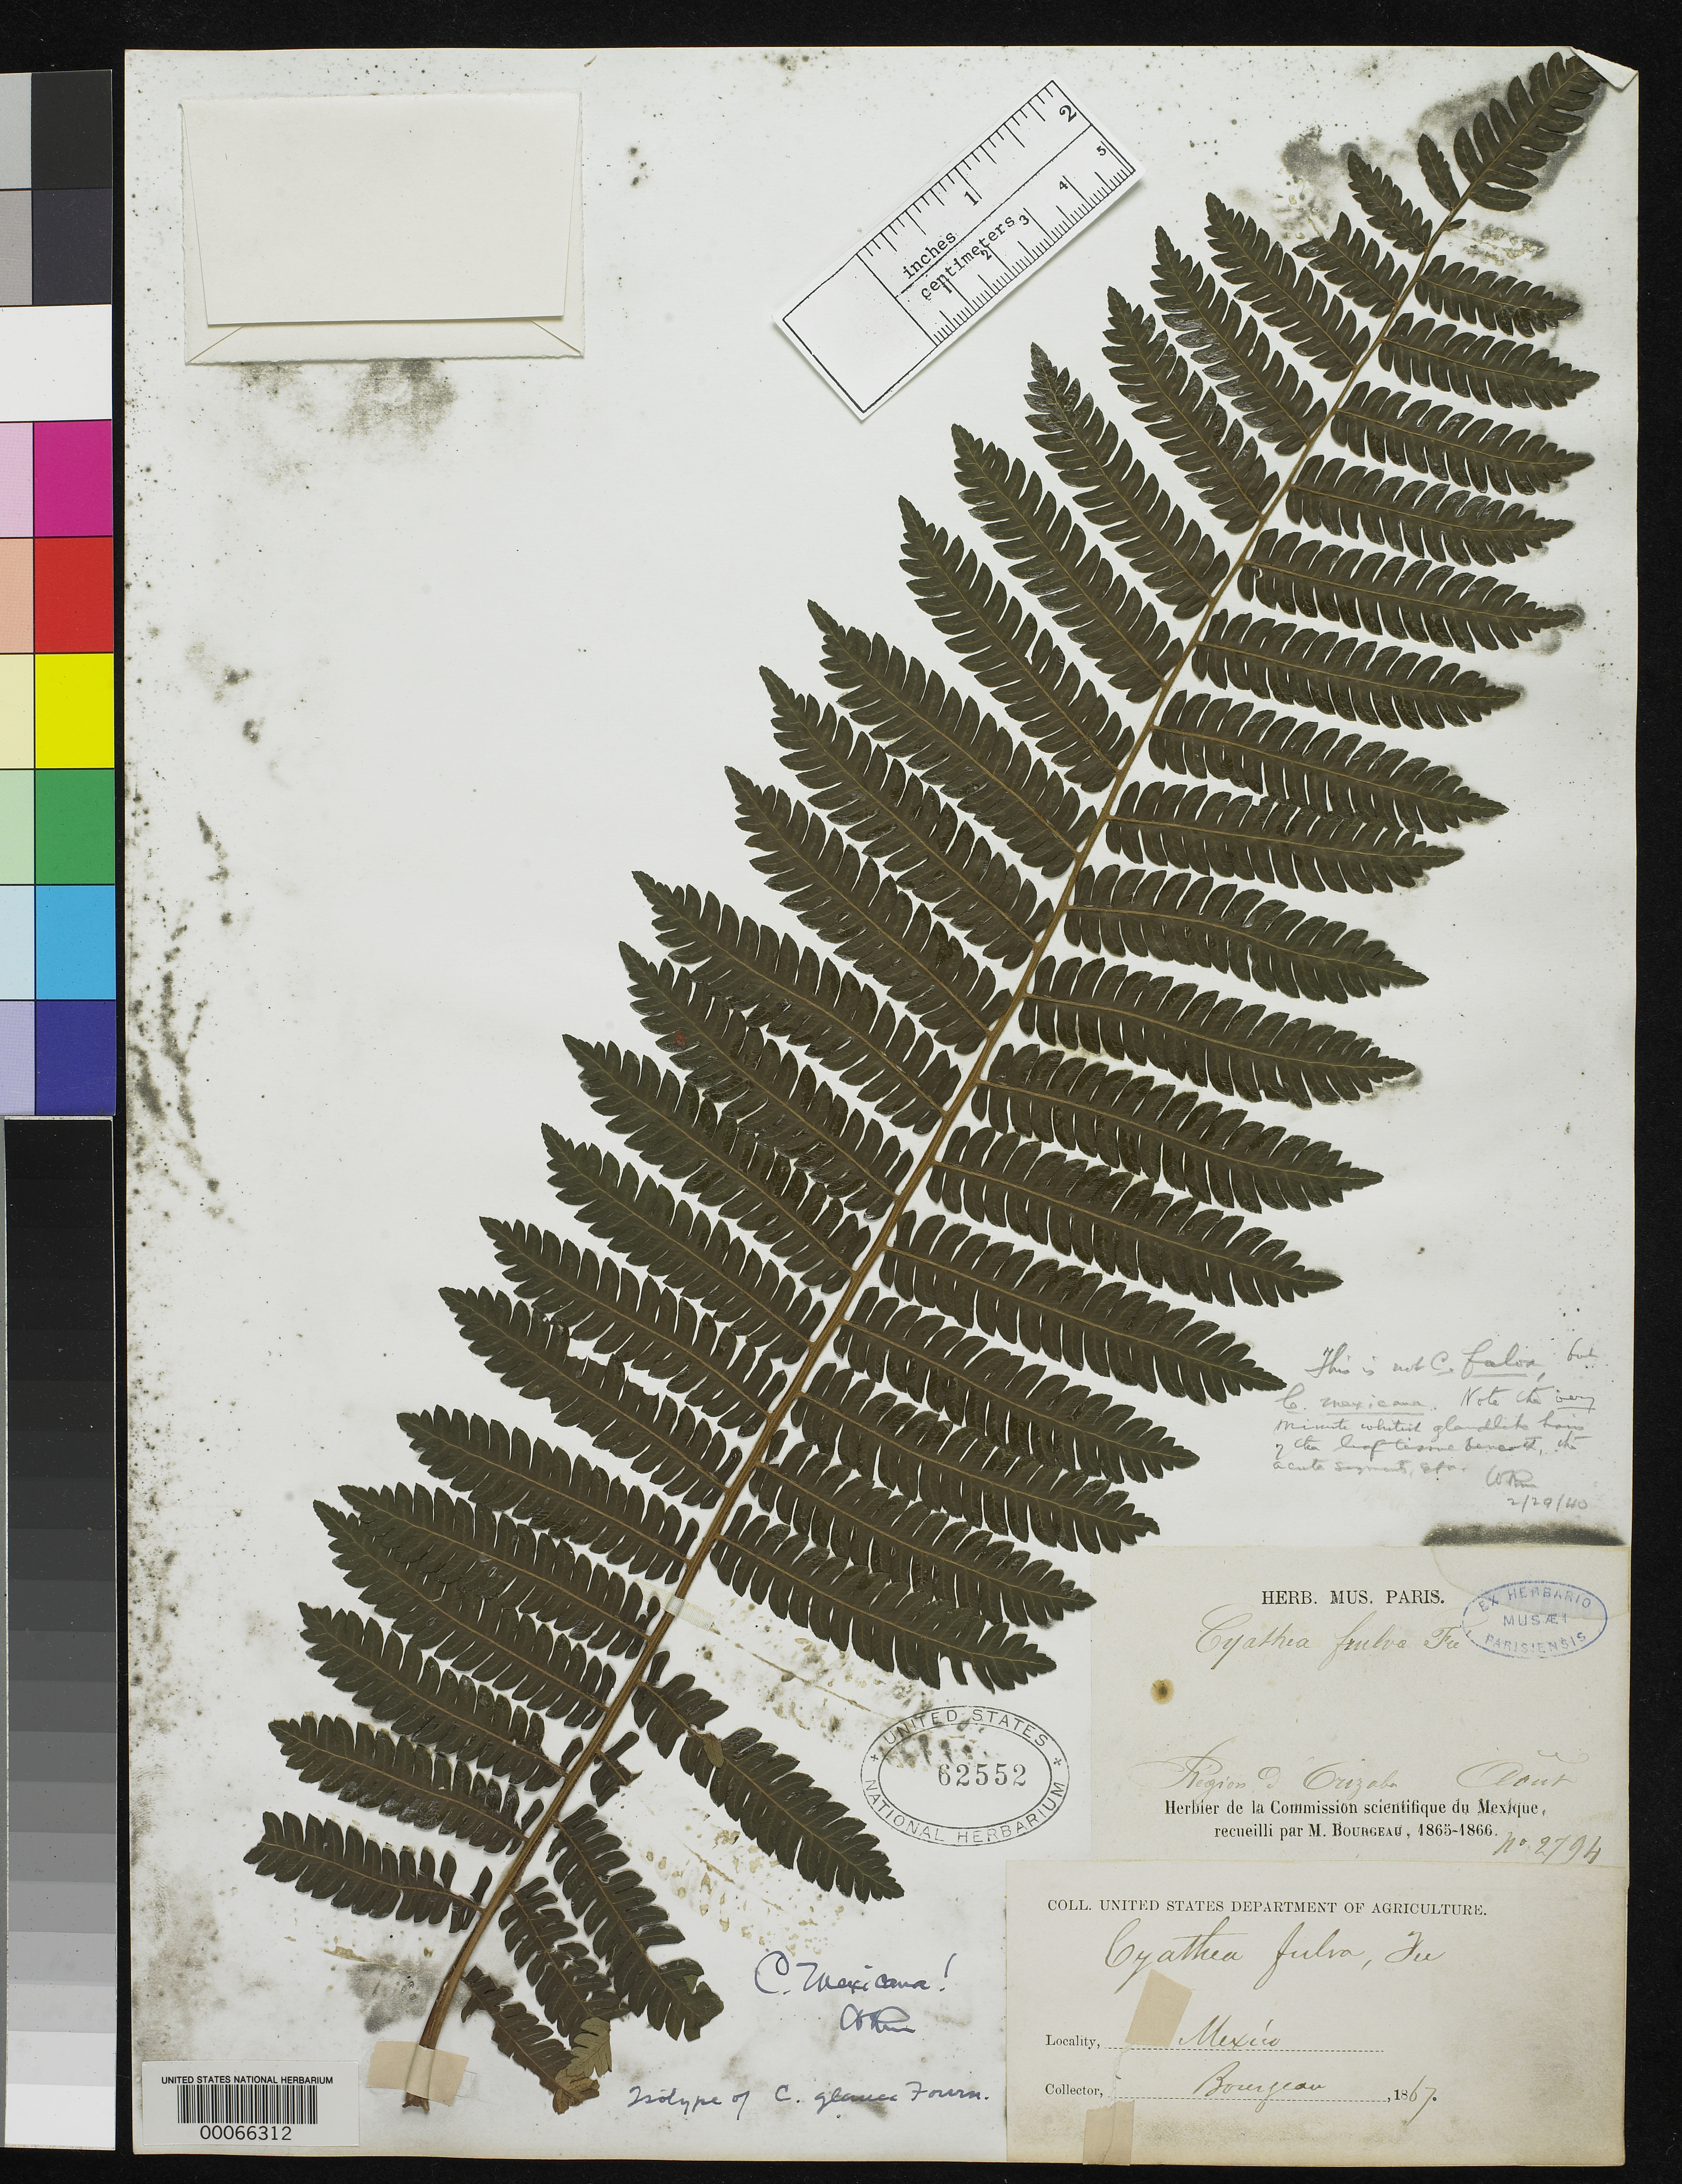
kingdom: Plantae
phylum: Tracheophyta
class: Polypodiopsida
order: Cyatheales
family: Cyatheaceae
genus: Cyathea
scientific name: Cyathea glauca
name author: E. Fourn.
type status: Isolectotype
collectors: E. Bourgeau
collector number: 2794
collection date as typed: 1901 to -- --- 1905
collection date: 1901/1905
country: Mexico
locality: E of Monserrat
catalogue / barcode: US 62552